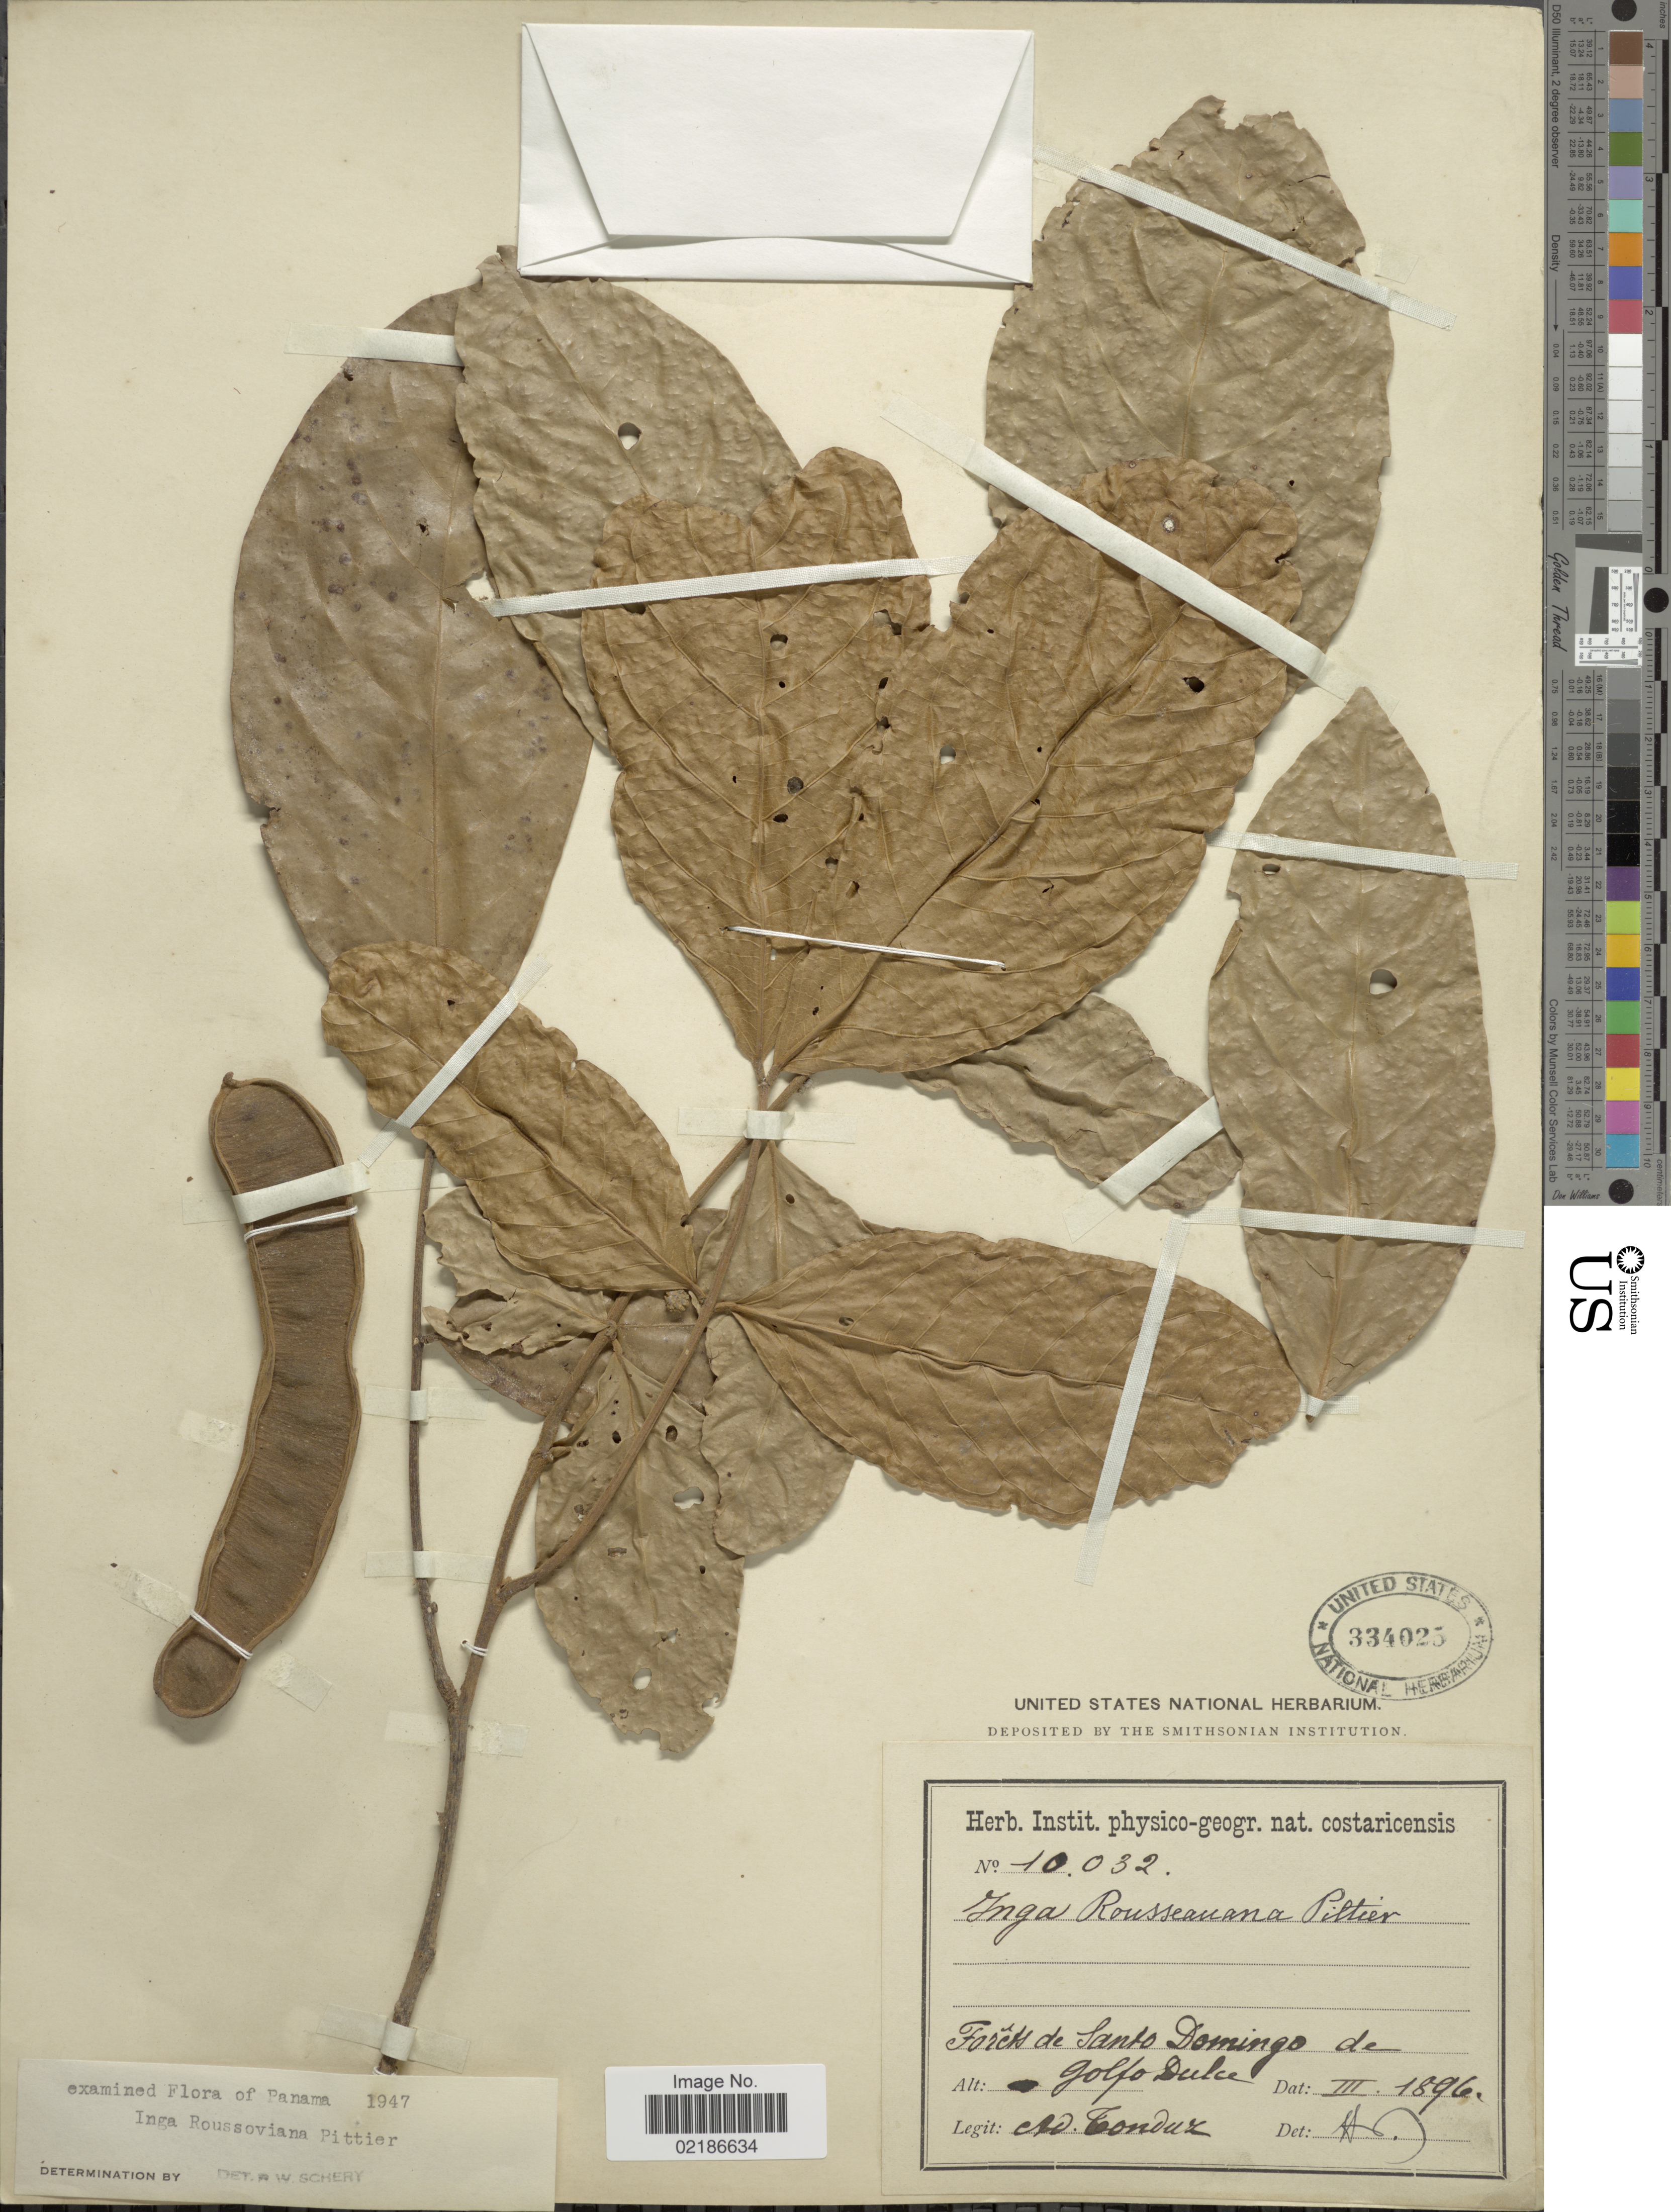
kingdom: Plantae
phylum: Tracheophyta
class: Magnoliopsida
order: Fabales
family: Fabaceae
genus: Inga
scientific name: Inga quaternata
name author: Poepp. & Endl.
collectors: A. Tonduz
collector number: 10032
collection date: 1896-03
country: Costa Rica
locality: Forets de Santo Domingo de Golfo Dulce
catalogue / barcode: US 334025